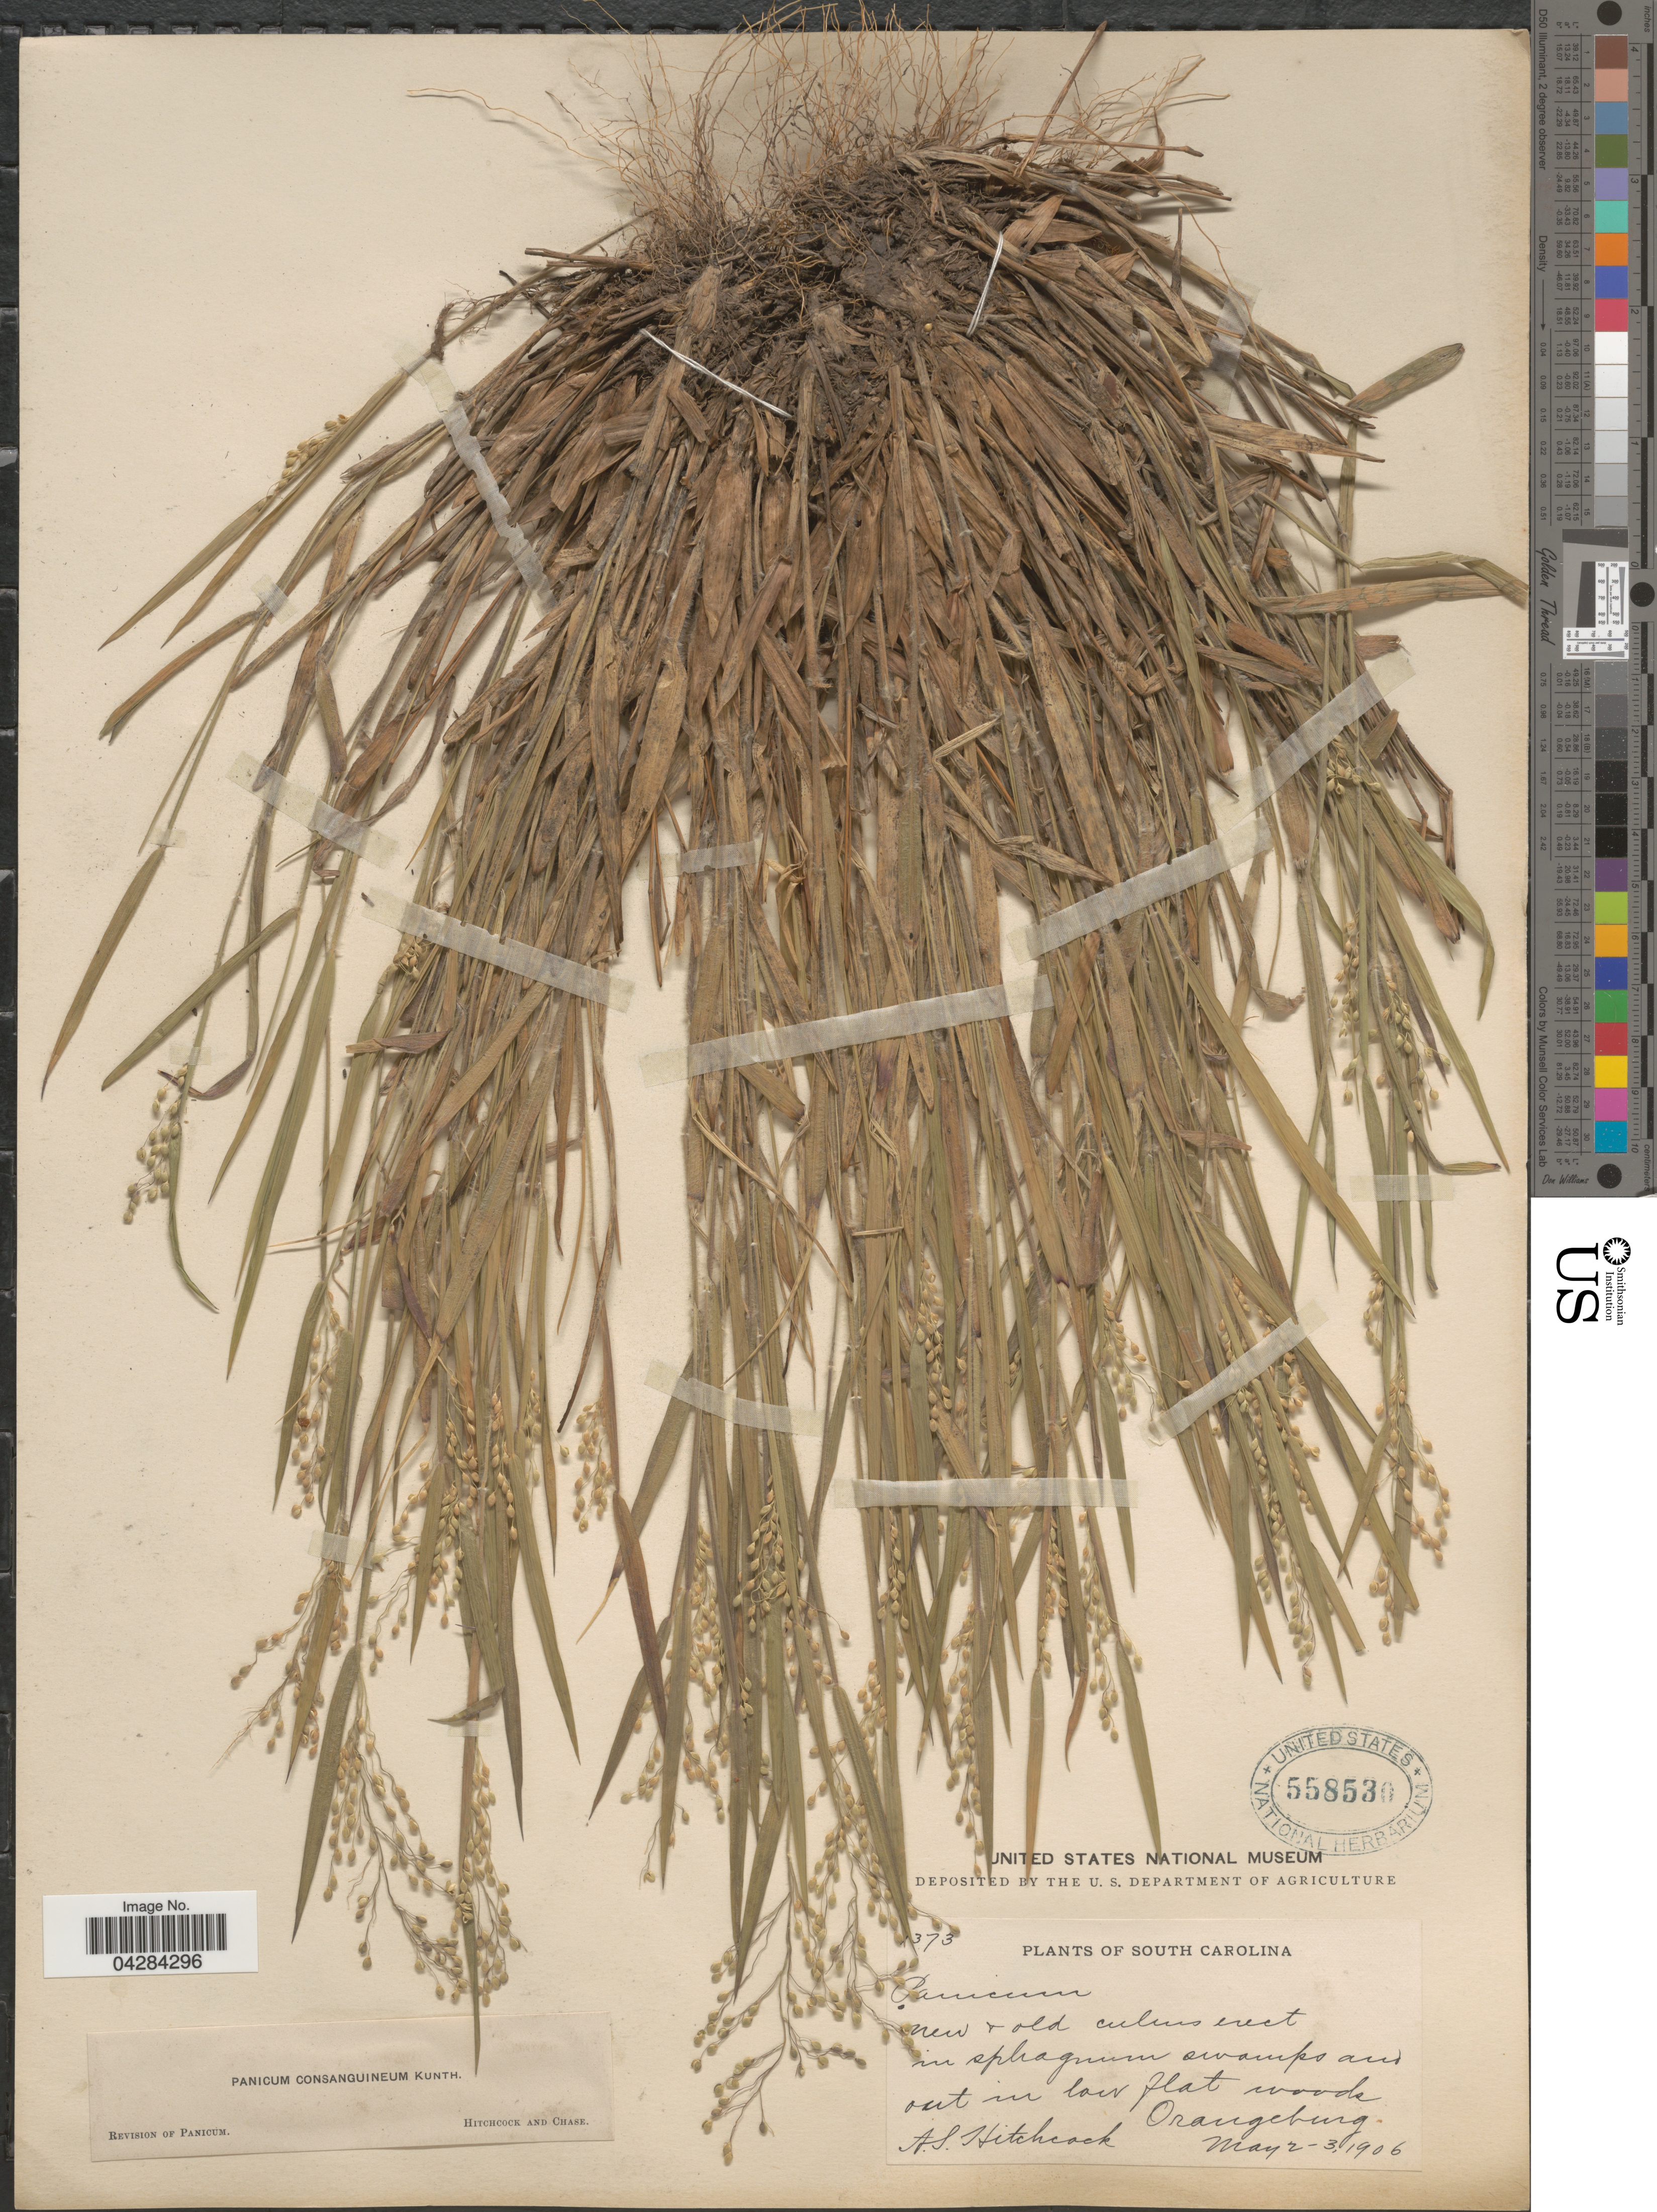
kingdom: Plantae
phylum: Tracheophyta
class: Liliopsida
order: Poales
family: Poaceae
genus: Dichanthelium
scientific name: Dichanthelium ovale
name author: (Elliott) Gould & C.A. Clark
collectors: A. S. Hitchcock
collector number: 1373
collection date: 1906-05-02/1906-05-03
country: United States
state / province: South Carolina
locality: In sphagnum swamps and out in low flat woods. Orangeburg.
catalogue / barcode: US 558530